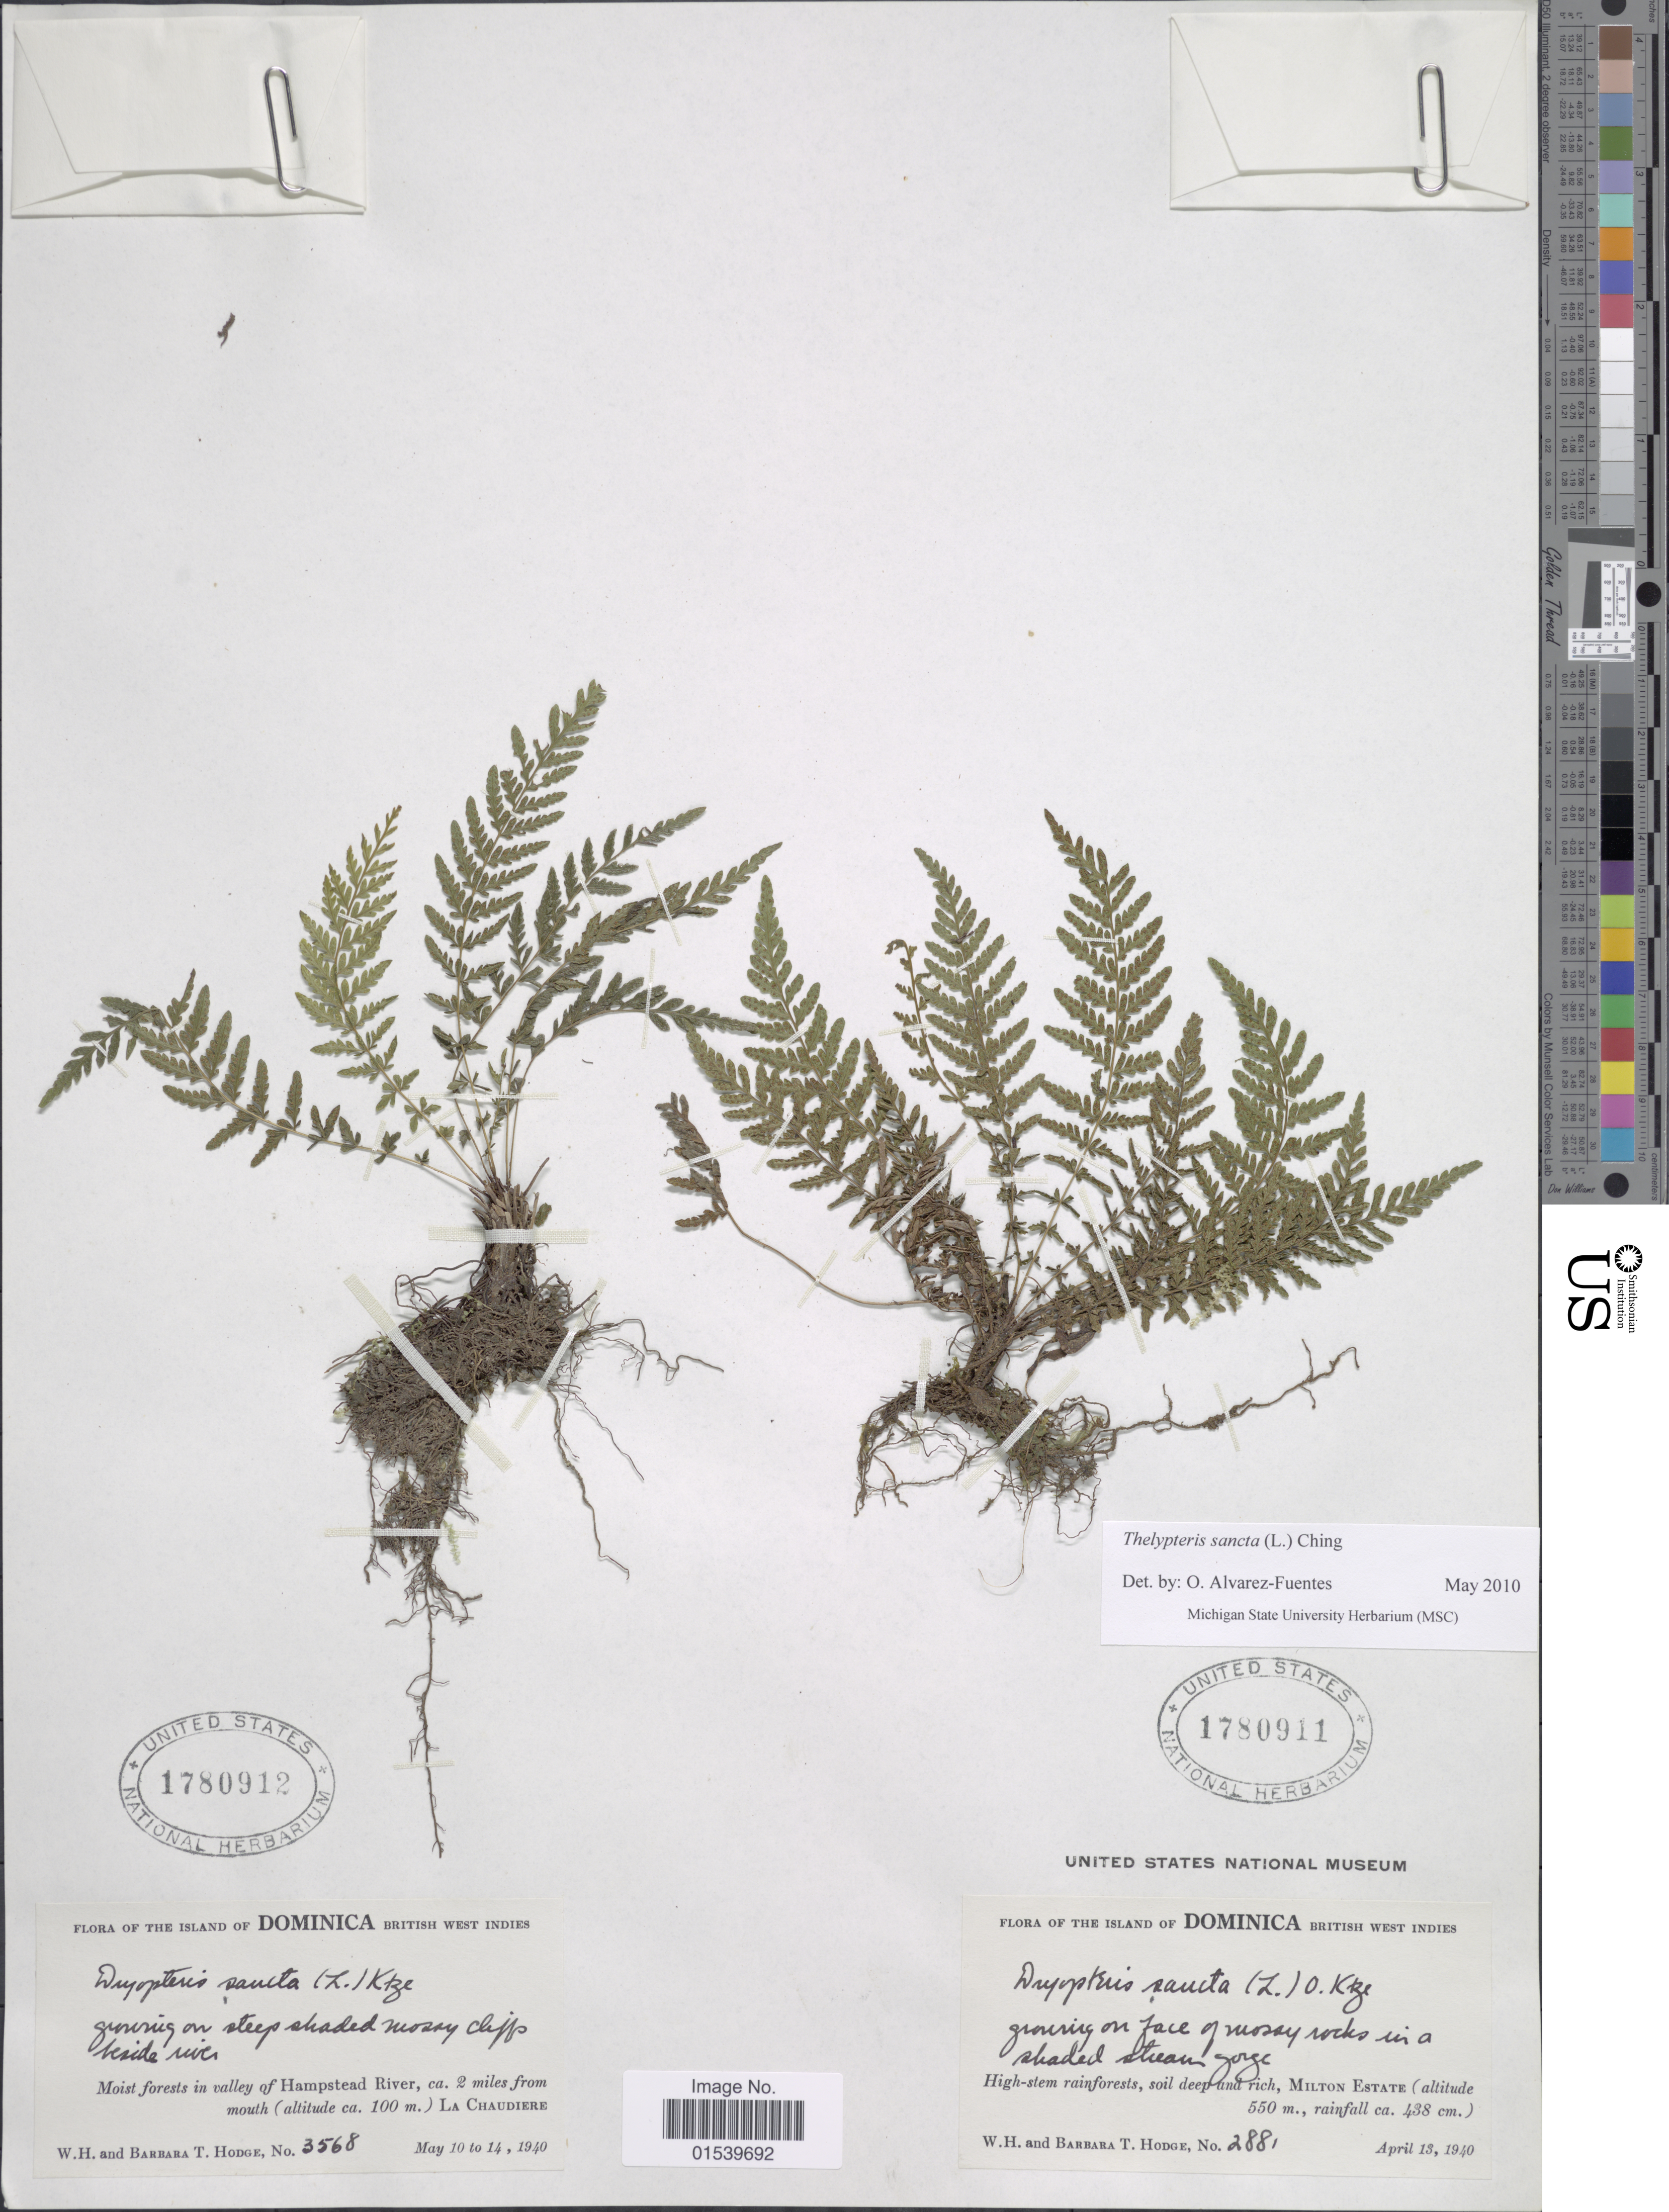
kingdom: Plantae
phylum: Tracheophyta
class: Polypodiopsida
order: Polypodiales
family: Thelypteridaceae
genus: Amauropelta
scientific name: Amauropelta sancta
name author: (L.) Pic. Serm.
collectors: W. Hodge & B. Hodge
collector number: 3568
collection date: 1940-05-10/1940-05-14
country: Dominica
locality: The Island of Dominica British West Indies, Moist forest in valley of Hampstead River, ca. 2 miles from mouth La Chaudiere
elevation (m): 100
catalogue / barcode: US 1780912